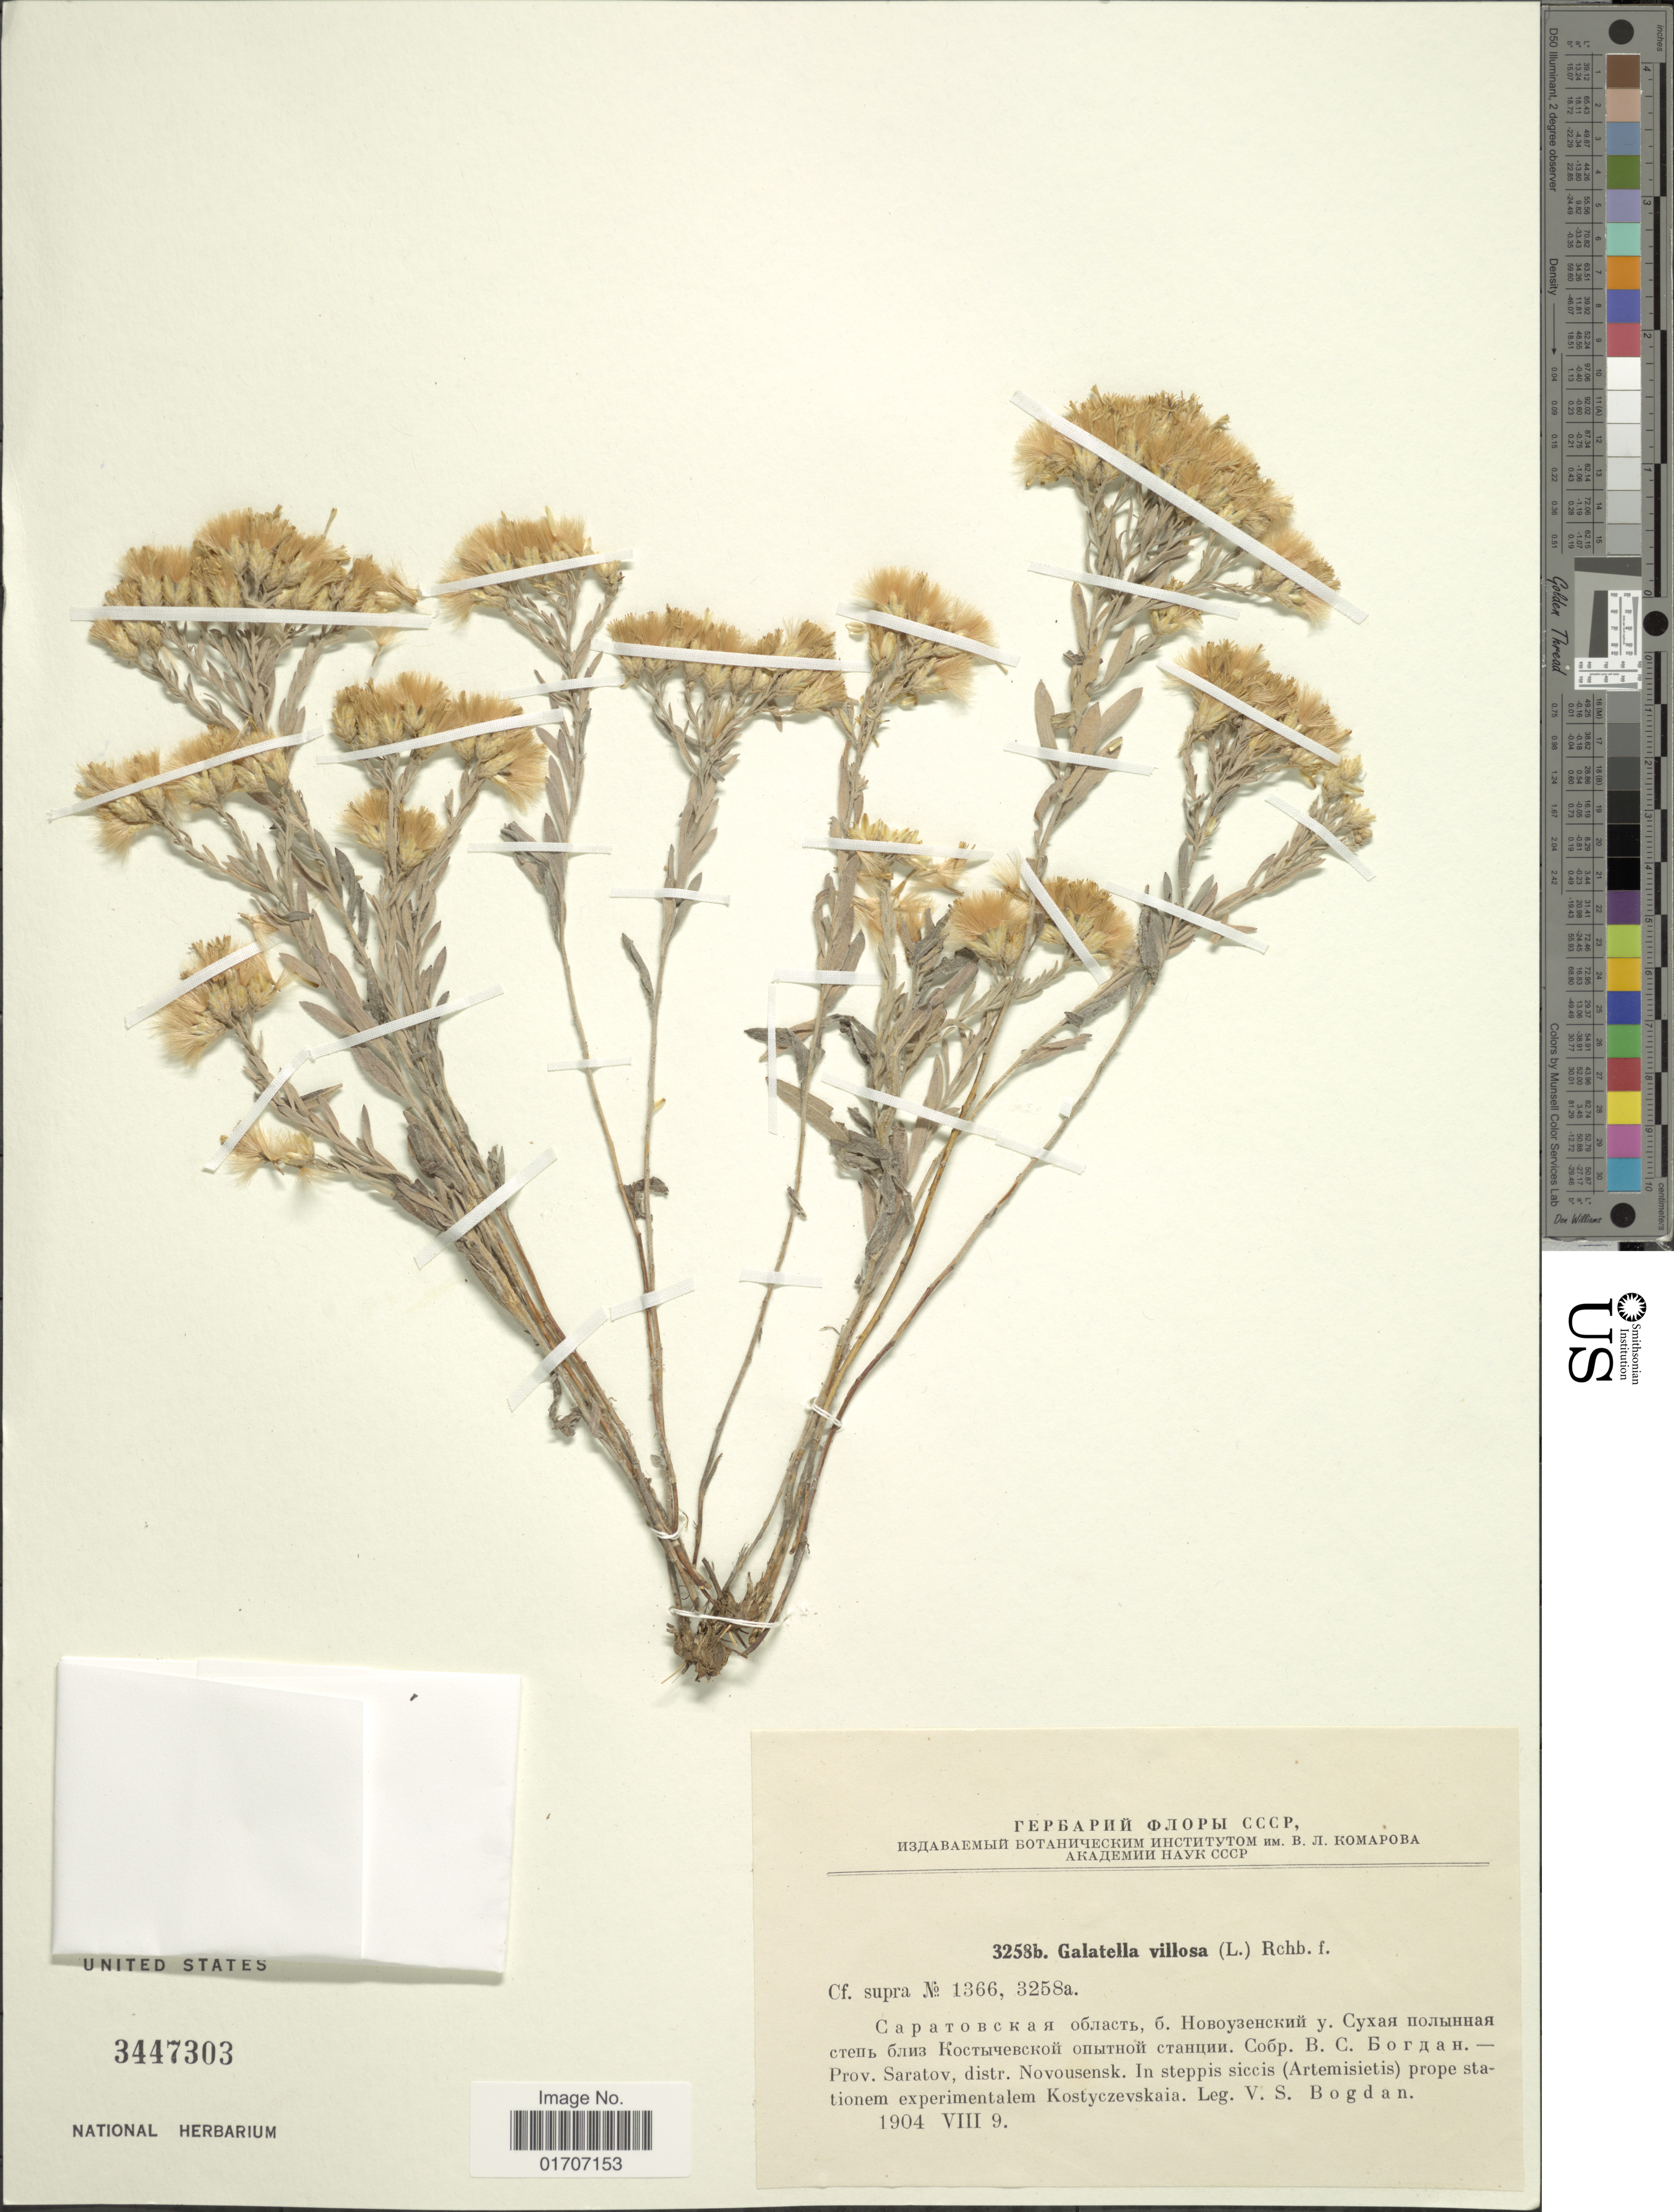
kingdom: Plantae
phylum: Tracheophyta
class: Magnoliopsida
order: Asterales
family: Asteraceae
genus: Galatella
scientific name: Galatella villosa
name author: (L.) Rchb. f.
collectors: V. Bogdan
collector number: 1366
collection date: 1904-08-09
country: Russian Federation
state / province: Saratov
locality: Distr., Novousensk, In steppus siccis (Arthemisietis) prope stationem experimentalem Kostcyczevskaia,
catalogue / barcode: US 3447303